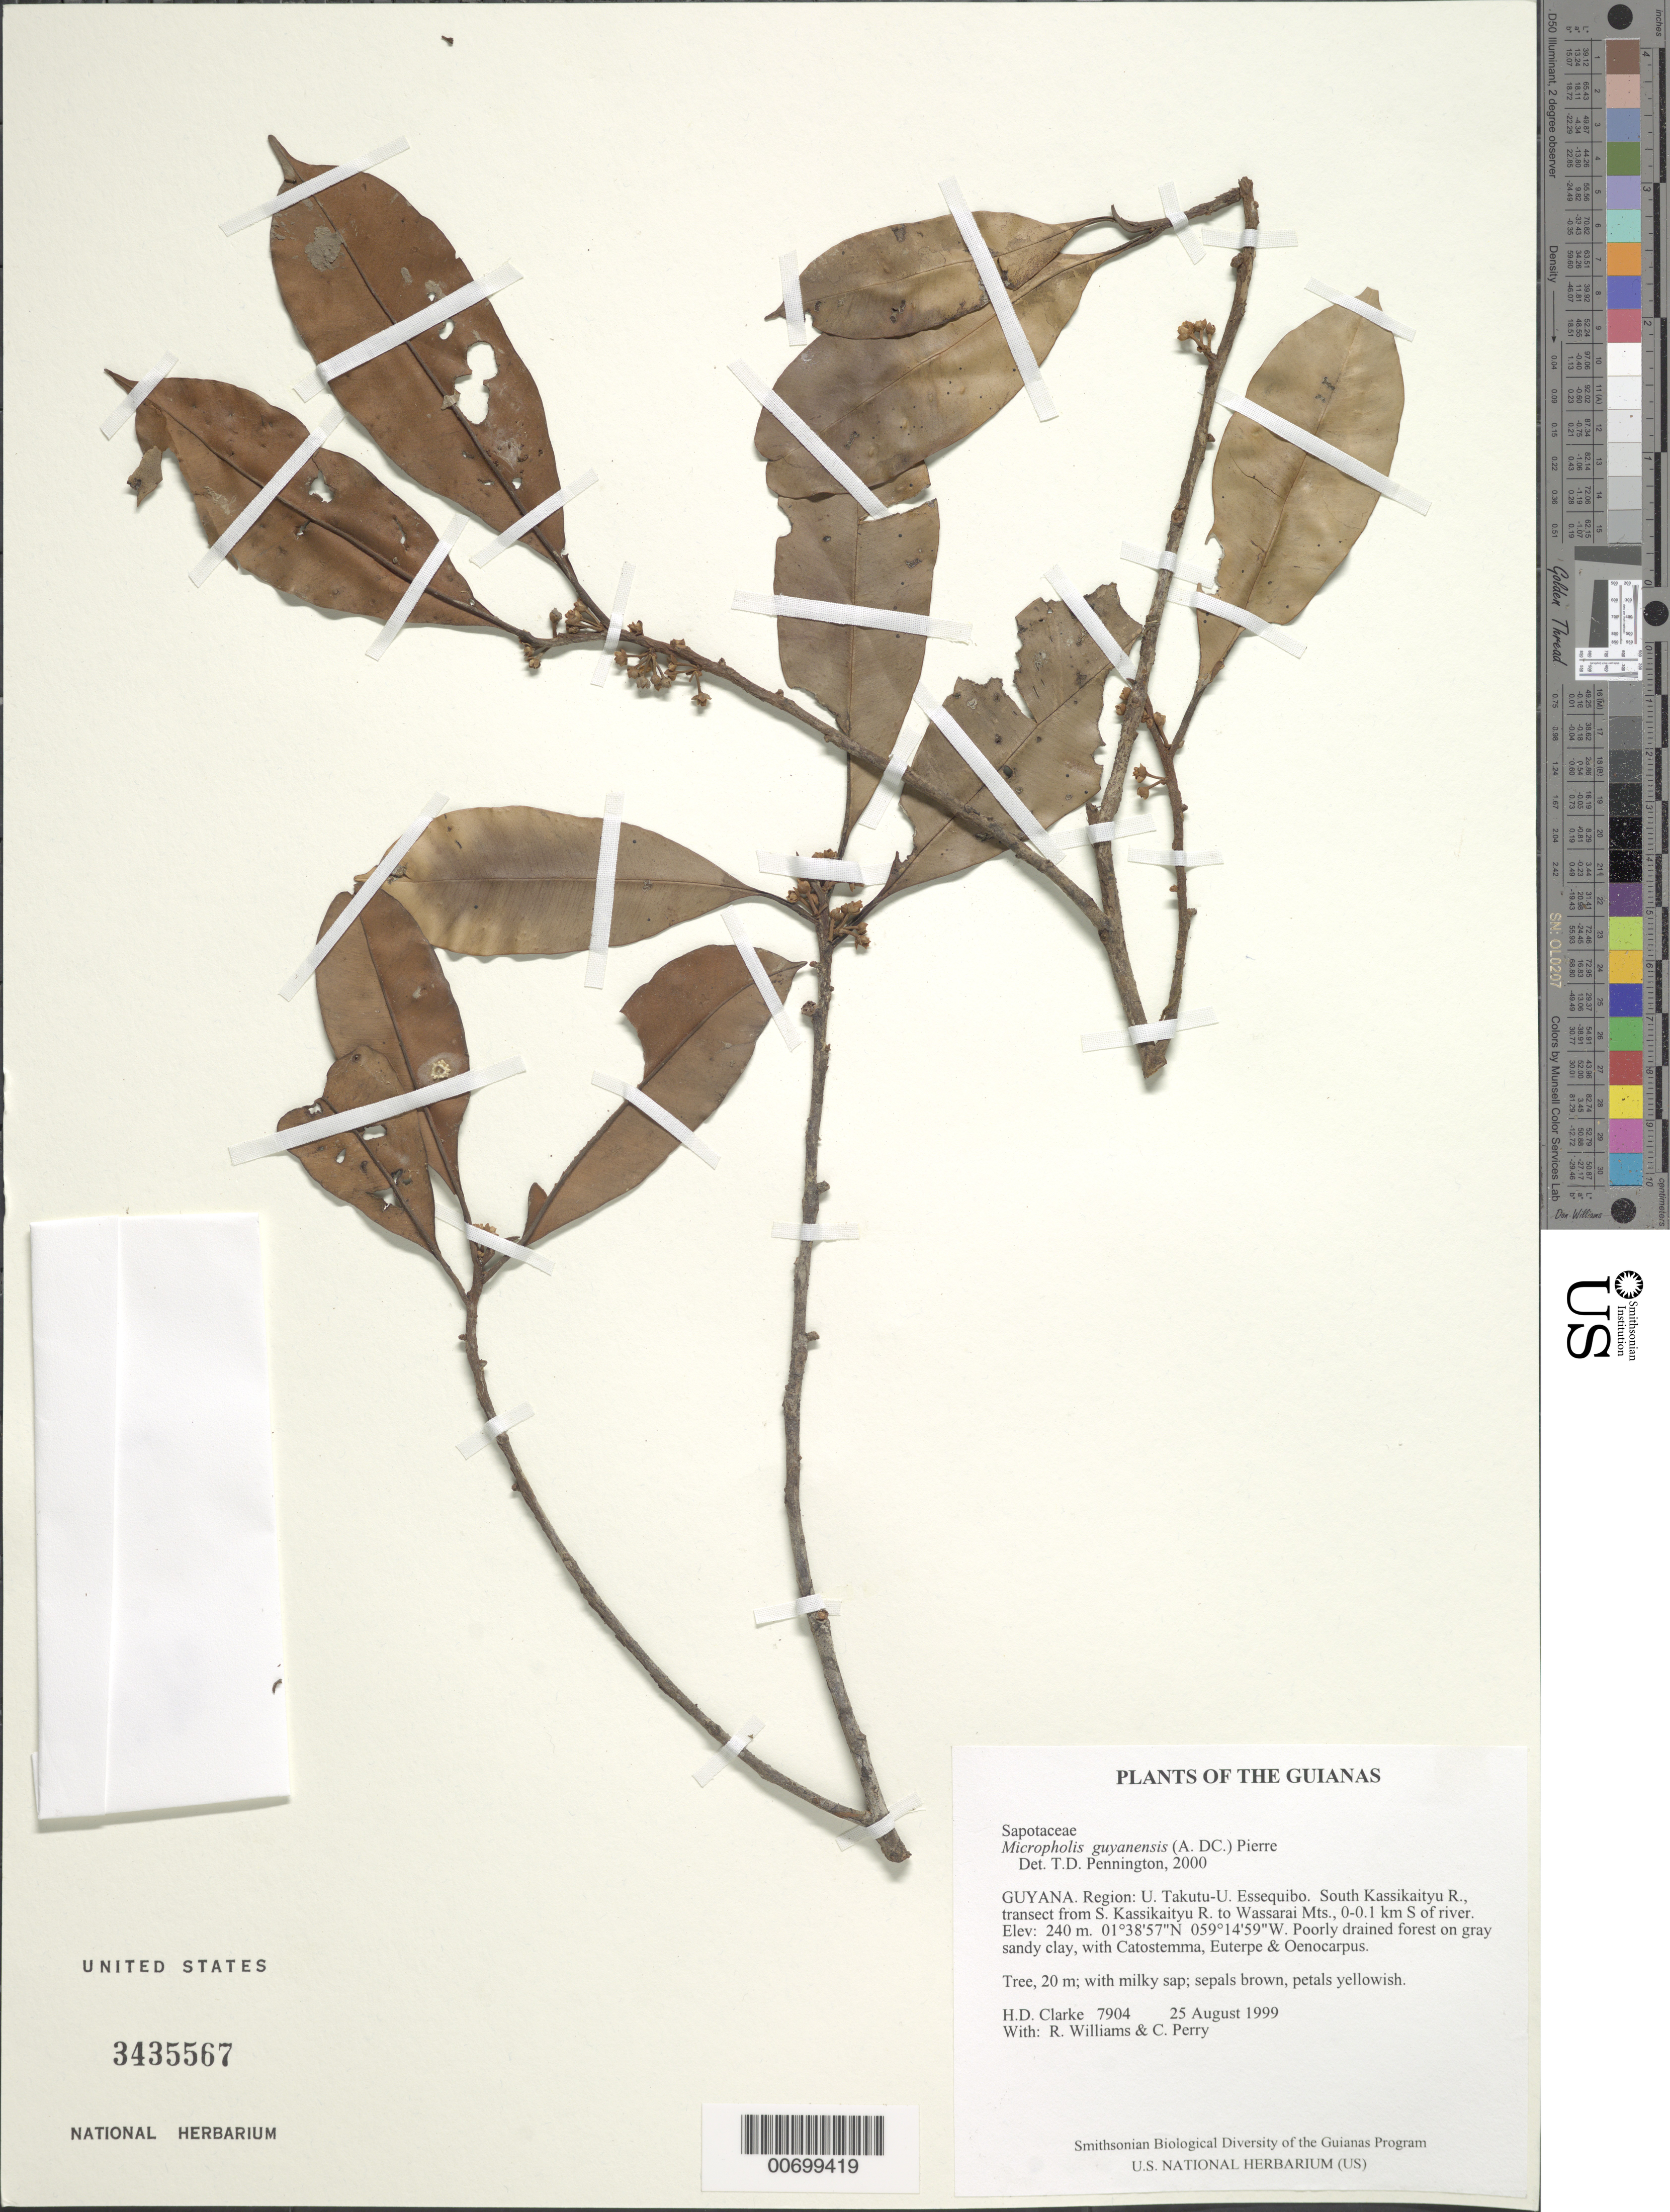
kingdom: Plantae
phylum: Tracheophyta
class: Magnoliopsida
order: Ericales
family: Sapotaceae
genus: Micropholis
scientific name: Micropholis guyanensis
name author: (A. DC.) Pierre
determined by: Pennington, T. D., (K)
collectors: H. D. Clarke, R. Williams & C. Perry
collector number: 7904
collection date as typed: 25 August 1999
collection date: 1999-08-25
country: Guyana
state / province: U. Takutu-U. Essequibo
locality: South Kassikaityu R., transect from S. Kassikaityu R. to Wassarai Mts., 0-0.1 km S of river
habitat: Poorly drained forest on gray sandy clay, with Catostemma, Euterpe & Oenocarpus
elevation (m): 240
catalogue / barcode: US 3435567